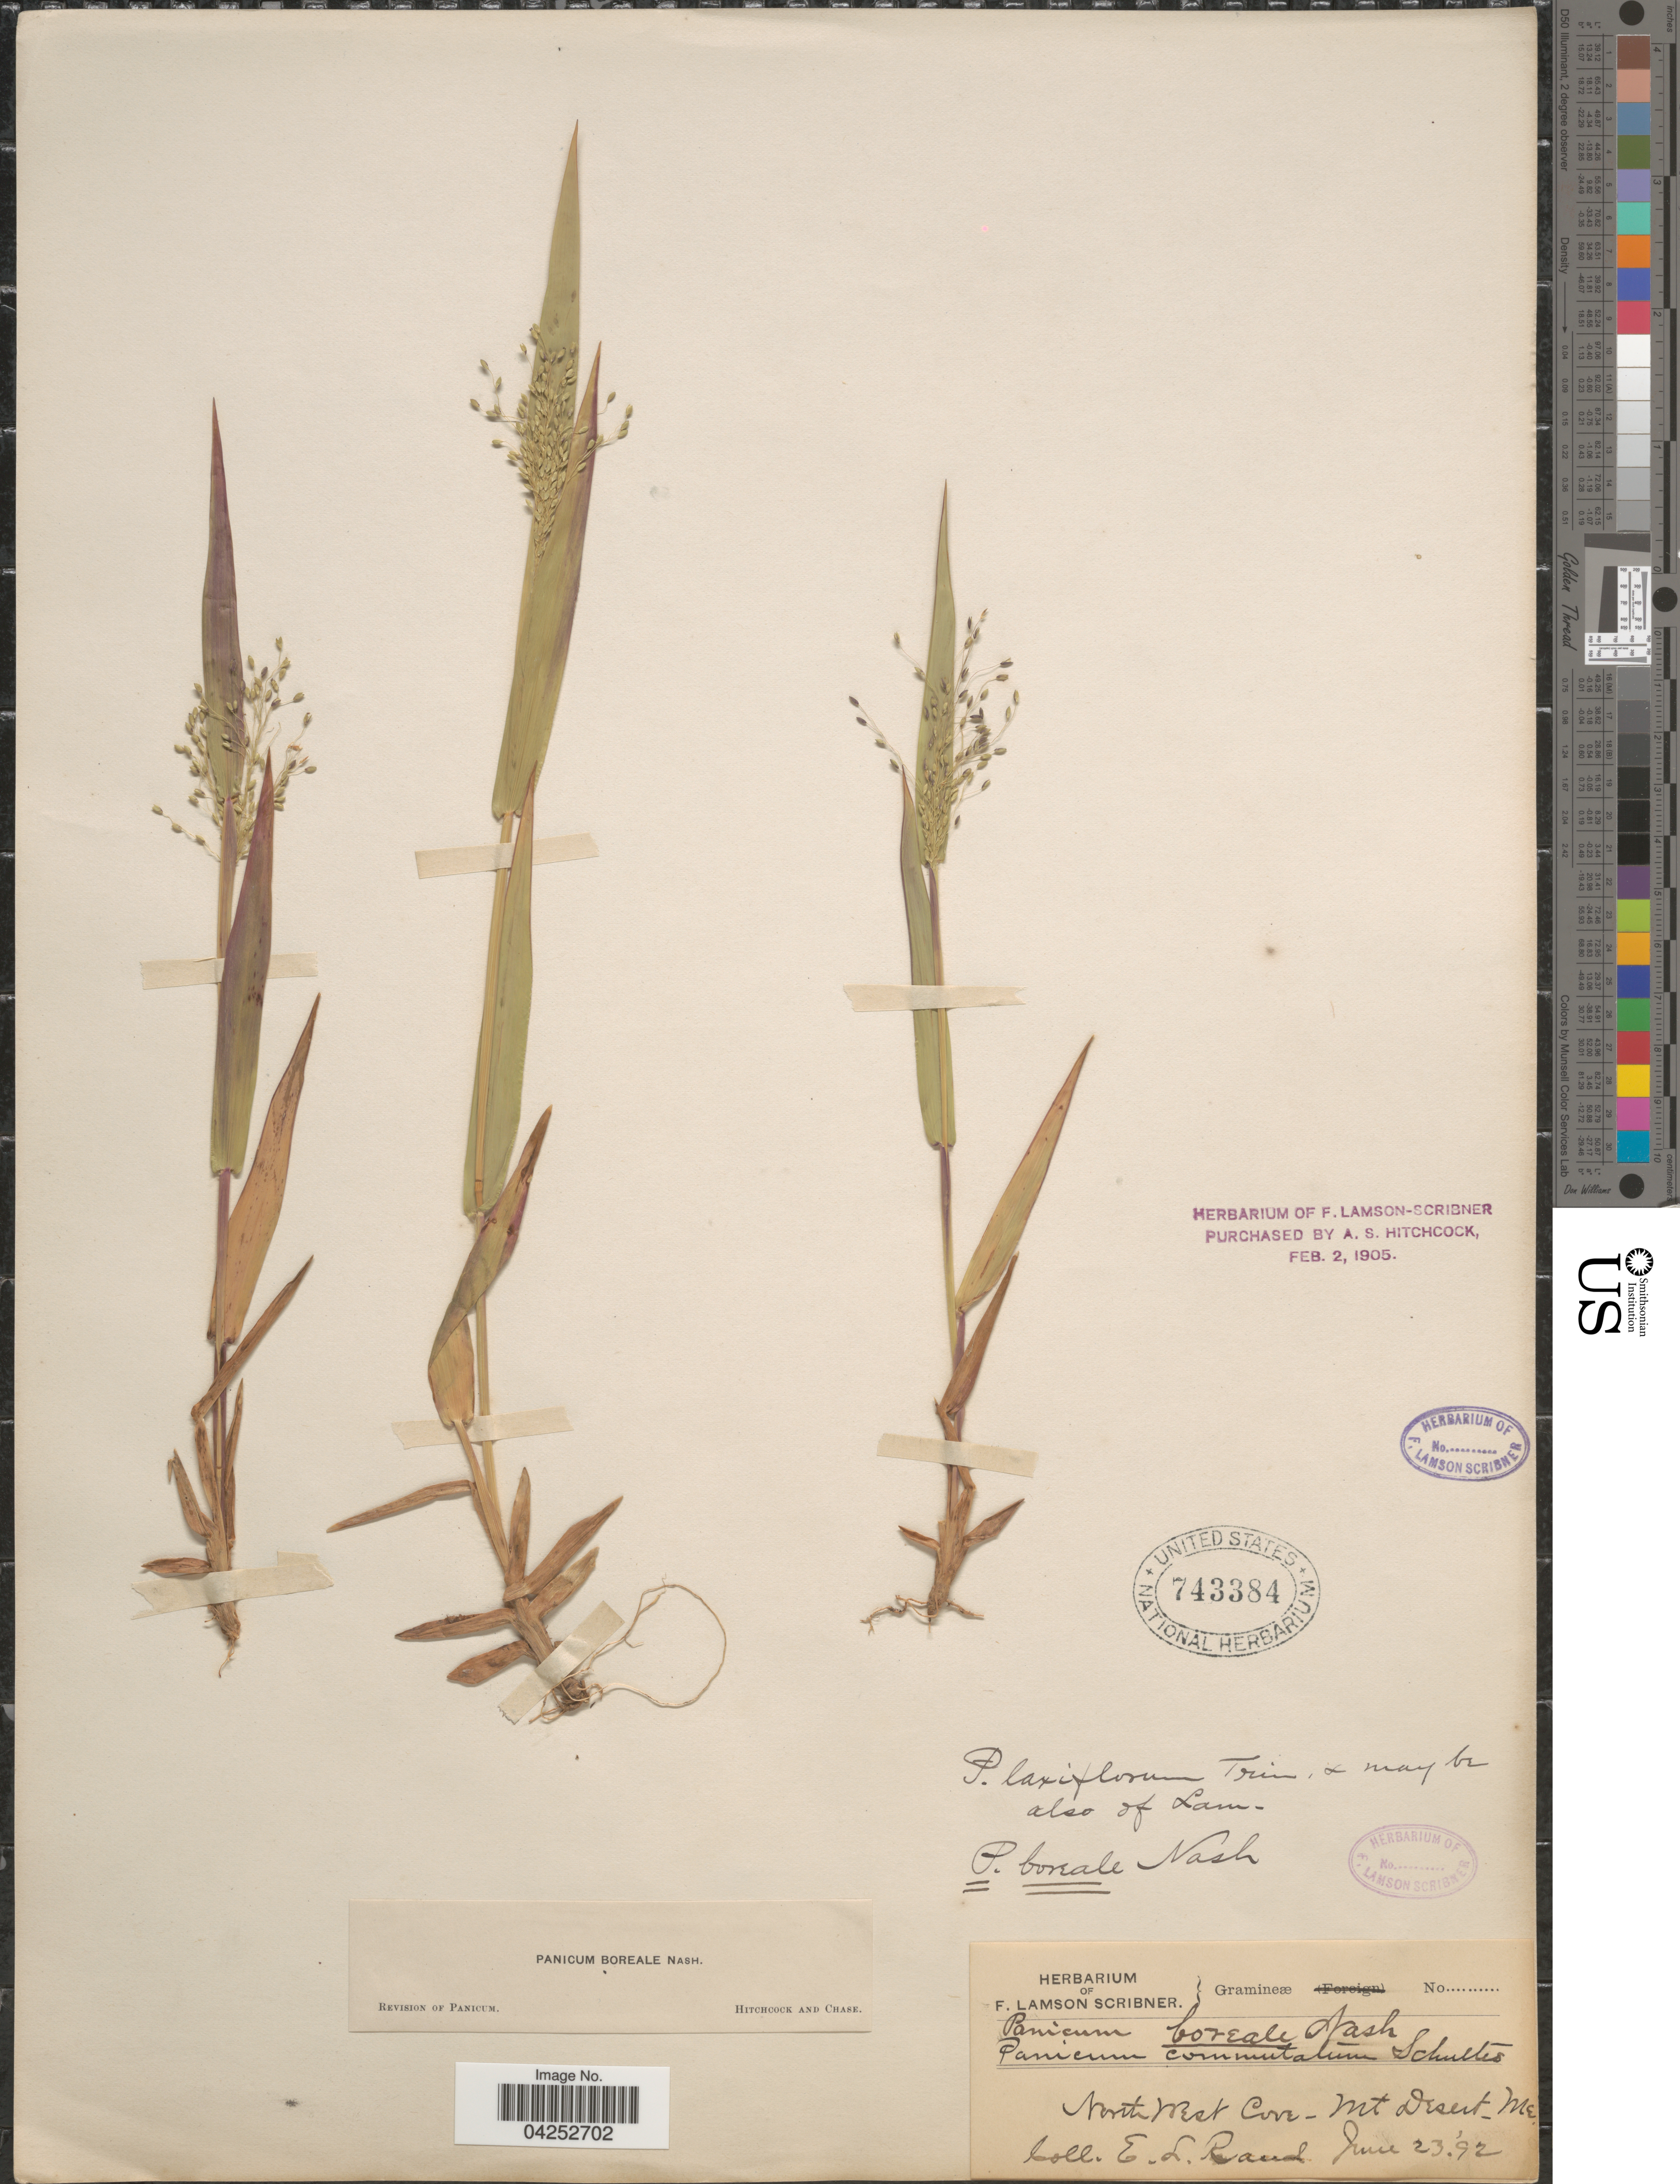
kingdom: Plantae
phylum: Tracheophyta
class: Liliopsida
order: Poales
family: Poaceae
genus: Dichanthelium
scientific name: Dichanthelium boreale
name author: (Nash) Freckmann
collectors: E. Rand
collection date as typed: Transcribed d/m/y: 23/6/92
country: United States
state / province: Maine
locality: North West Cove - Mt. Desert.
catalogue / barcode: US 743384